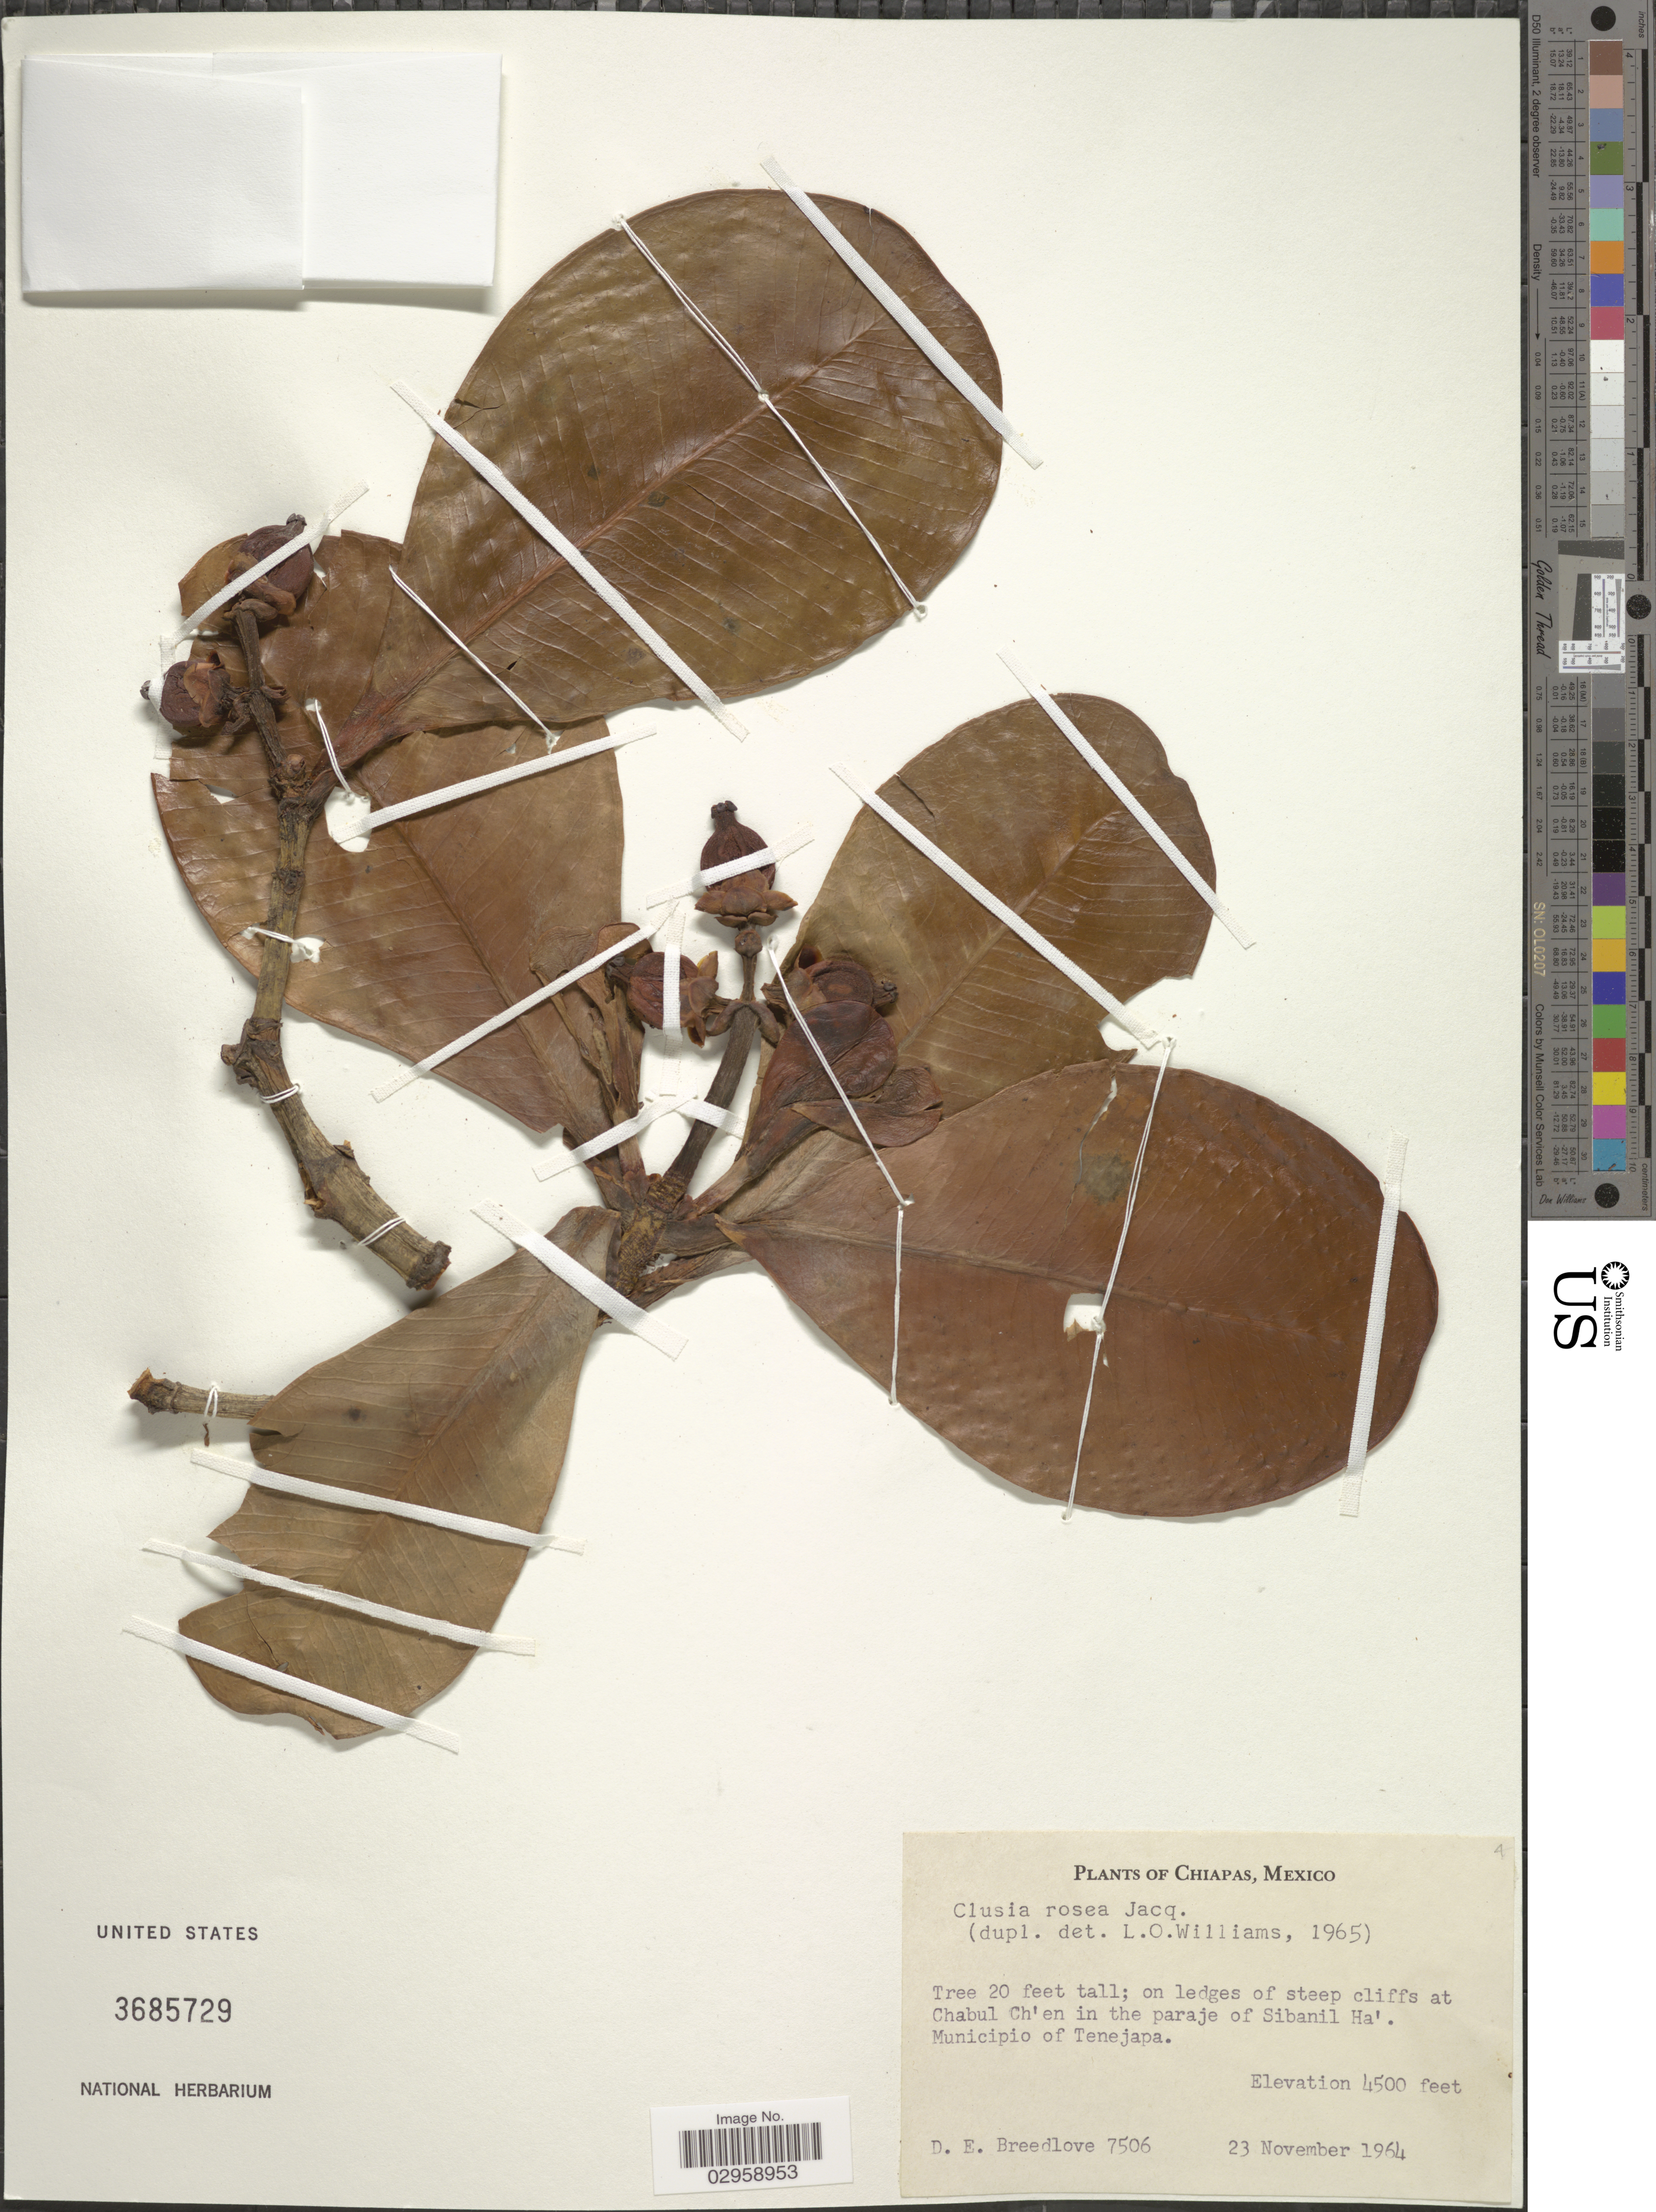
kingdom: Plantae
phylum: Tracheophyta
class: Magnoliopsida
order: Malpighiales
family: Clusiaceae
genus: Clusia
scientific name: Clusia rosea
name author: Jacq.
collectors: D. E. Breedlove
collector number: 7506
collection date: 1964-11-23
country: Mexico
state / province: Chiapas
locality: On ledges of steep cliffs at Chabul Ch'en in the paraje of Sibanil Ha', Municipio of Tenejapa.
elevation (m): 1372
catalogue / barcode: US 3685729